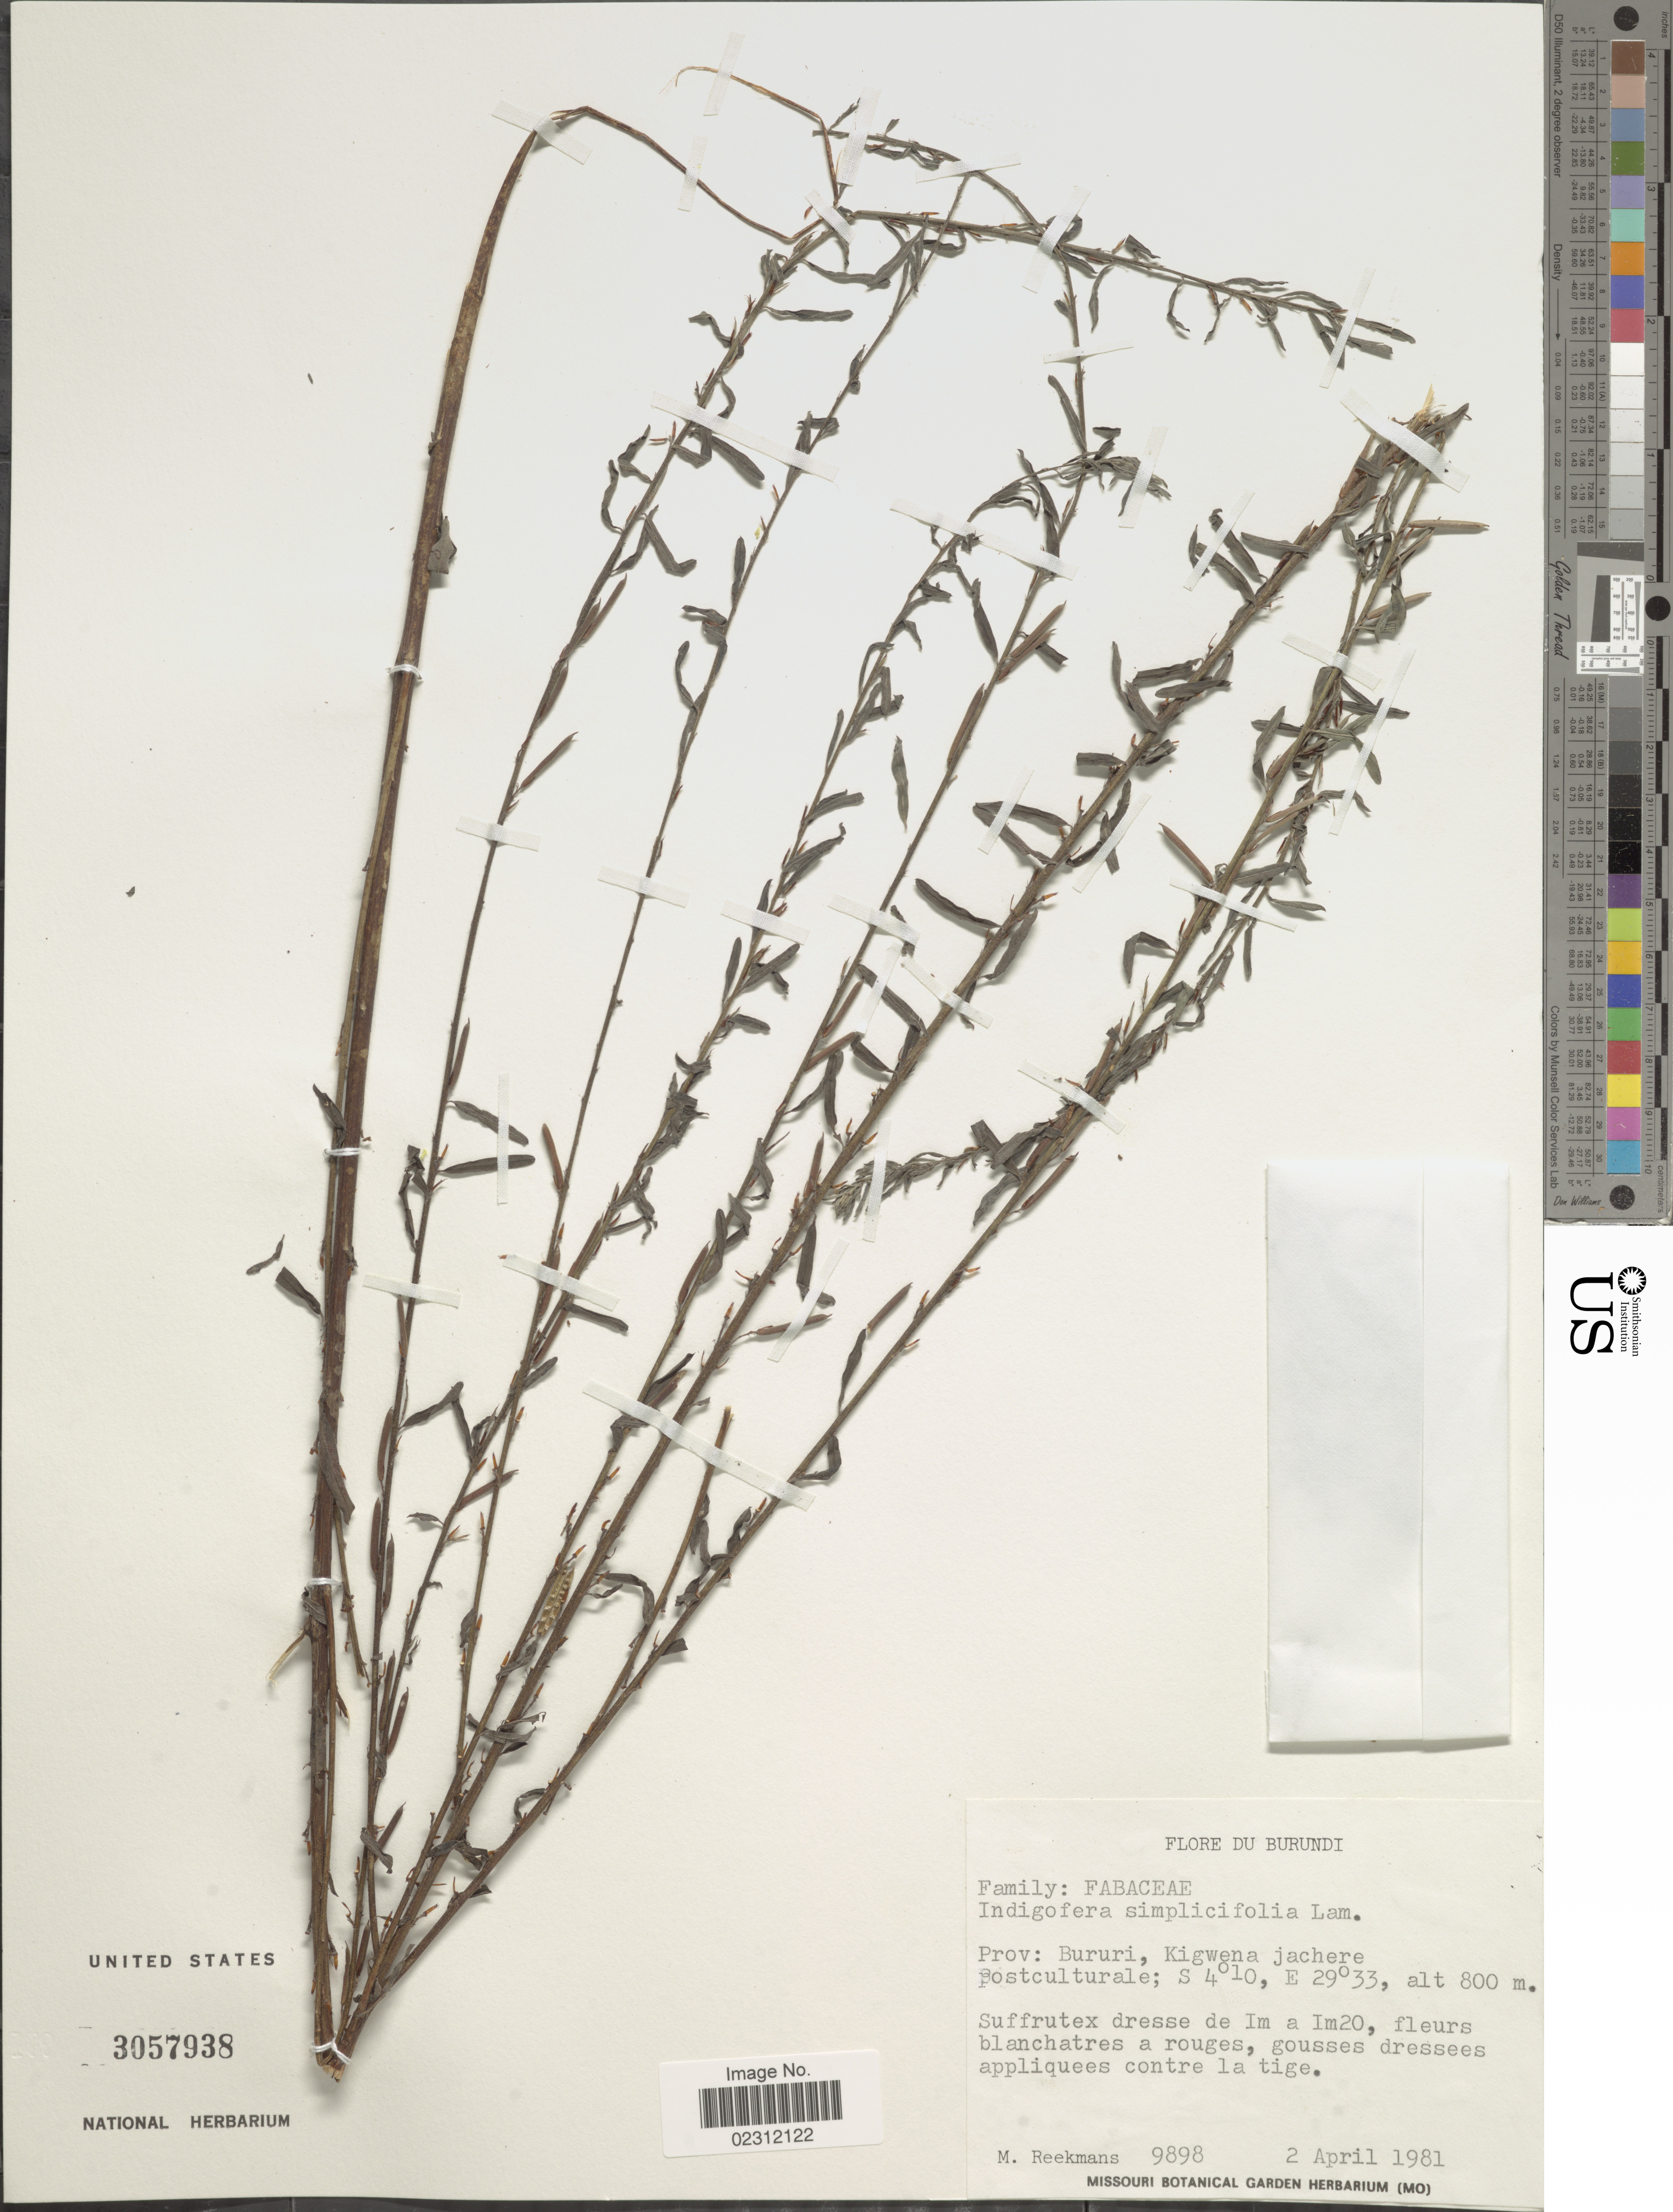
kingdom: Plantae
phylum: Tracheophyta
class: Magnoliopsida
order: Fabales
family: Fabaceae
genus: Indigofera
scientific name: Indigofera simplicifolia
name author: Lam.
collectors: M. Reekmans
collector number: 9898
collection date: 1981-04-02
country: Burundi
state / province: Bururi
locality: Kigwena jachere postculturale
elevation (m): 800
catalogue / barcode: US 3057938